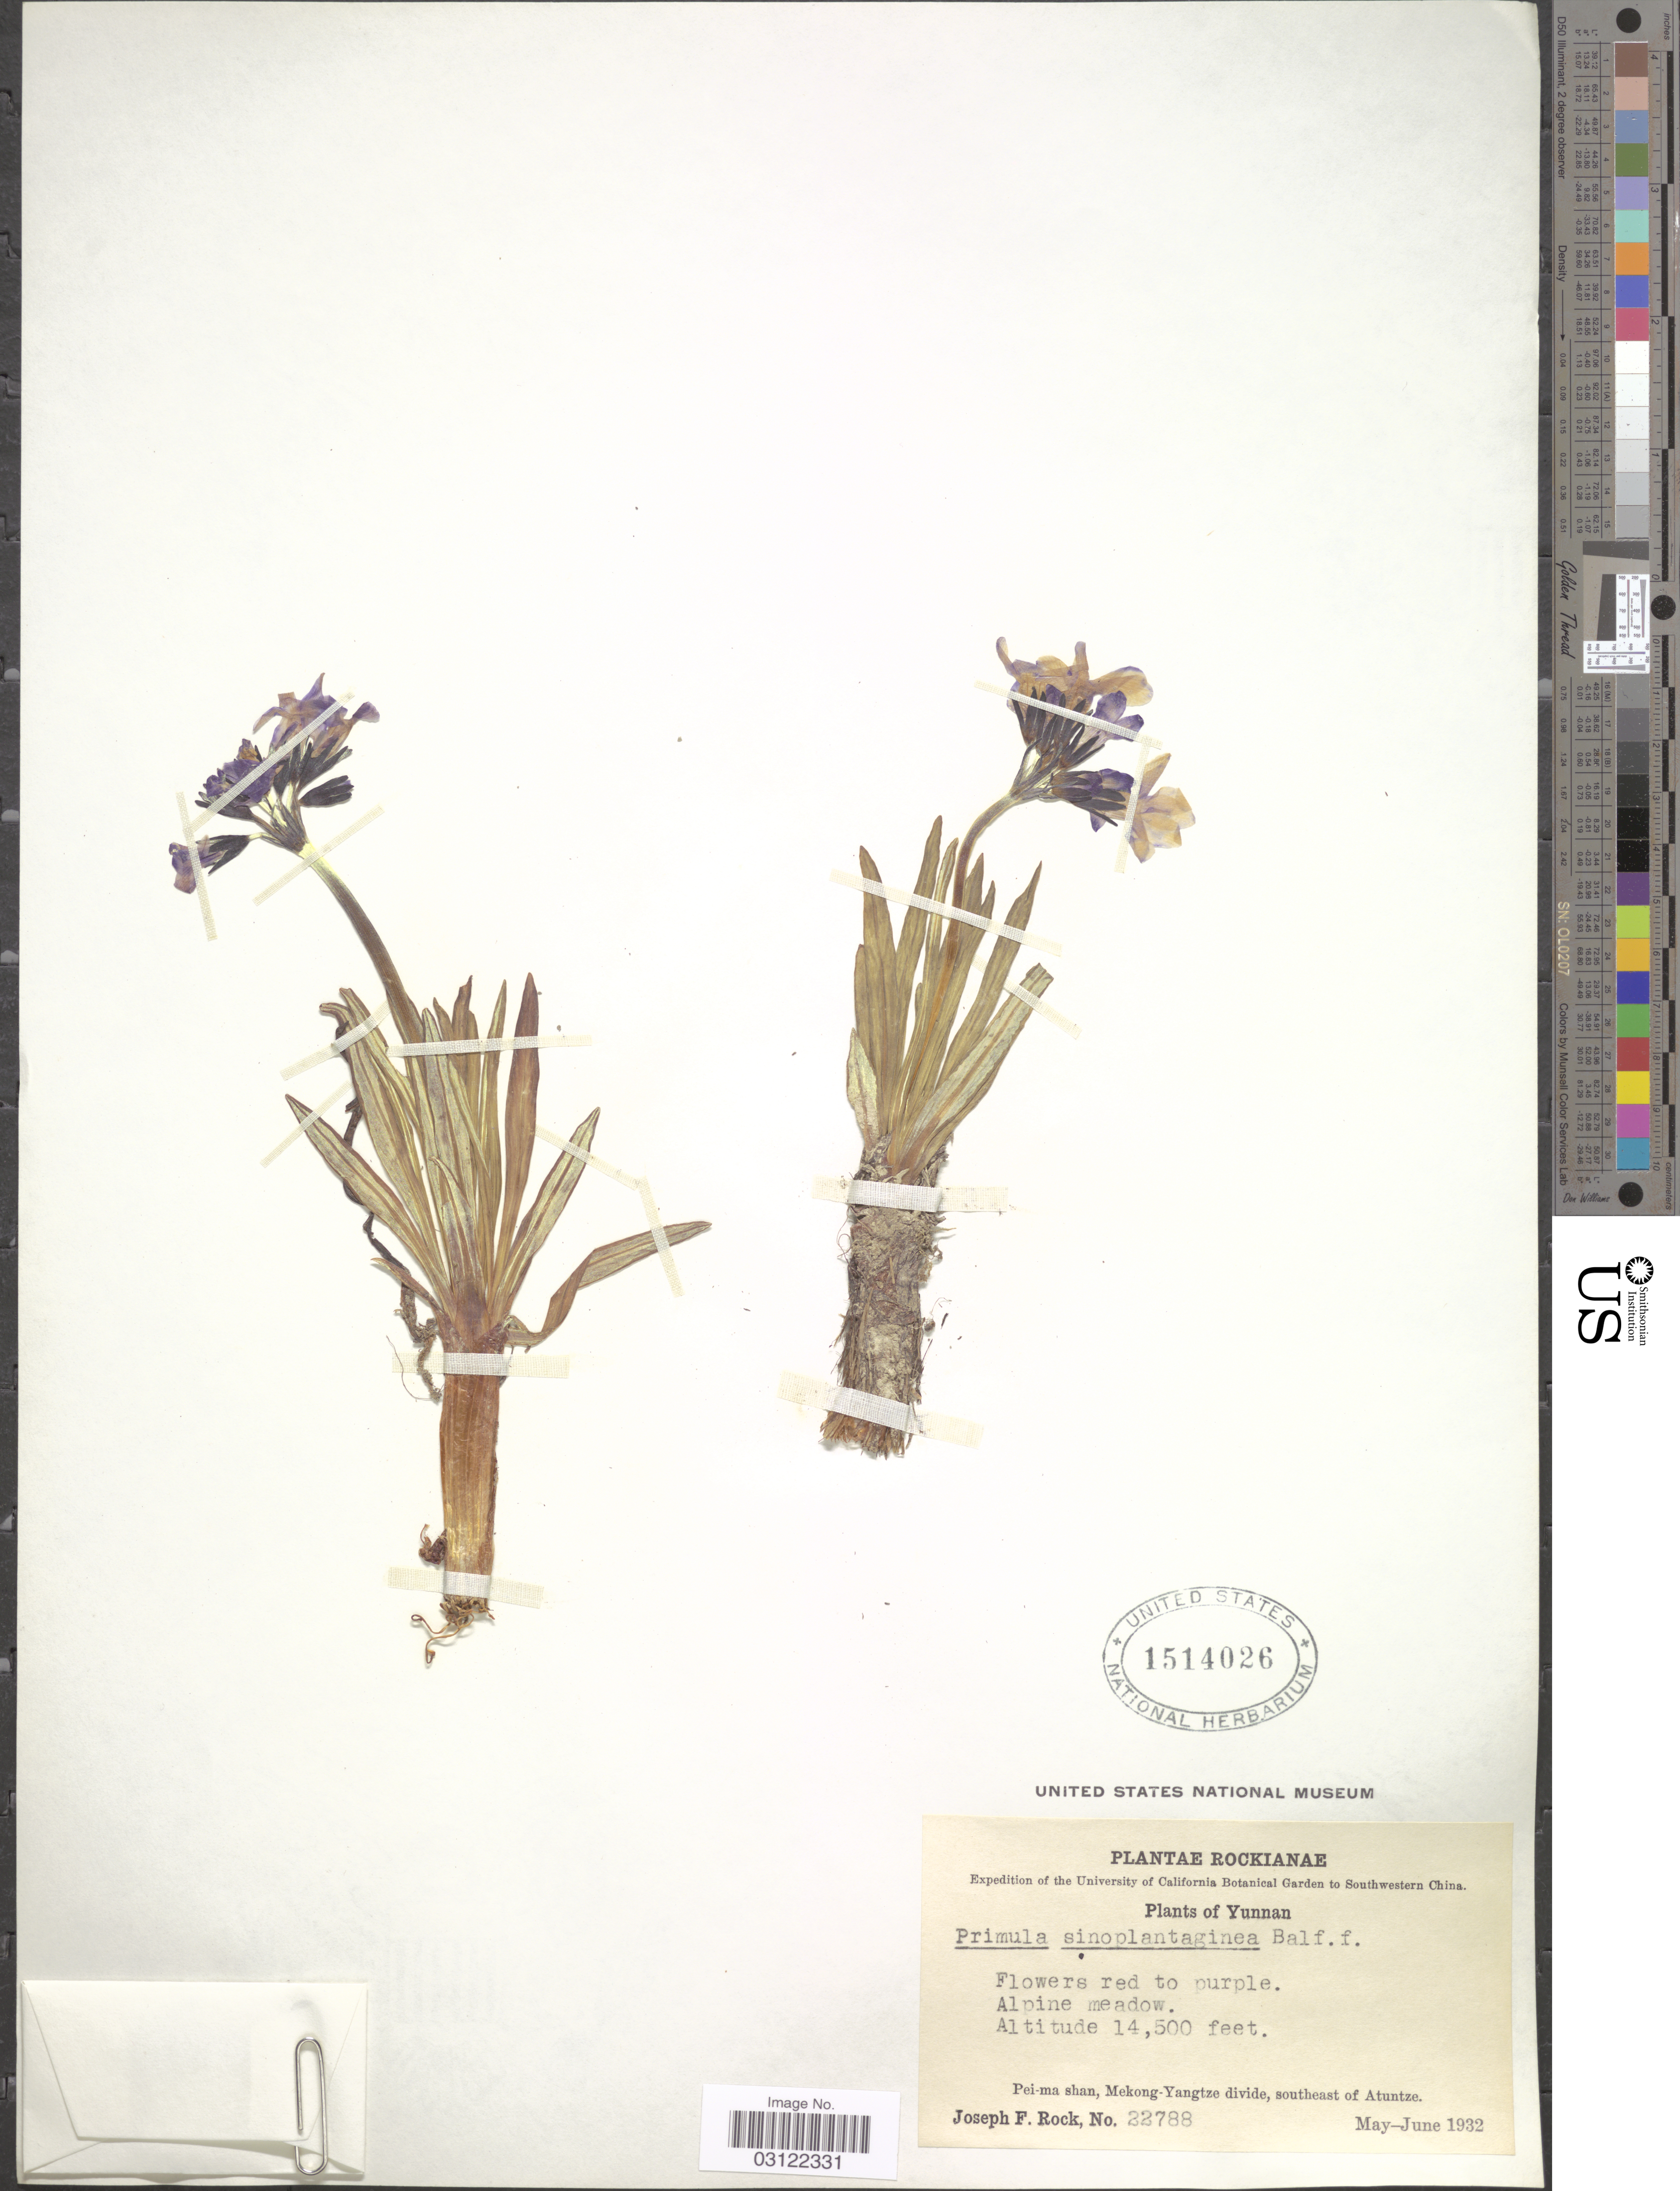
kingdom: Plantae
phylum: Tracheophyta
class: Magnoliopsida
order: Ericales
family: Primulaceae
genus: Primula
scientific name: Primula sinoplantaginea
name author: Balf. f.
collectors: J. F. Rock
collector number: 22788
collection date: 1932-05/1932-06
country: China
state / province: Yunnan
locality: Southwestern China. Pei-ma shan, Mekong-Yangtze divide, southeast of Atuntze.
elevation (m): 4420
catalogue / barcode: US 1514026